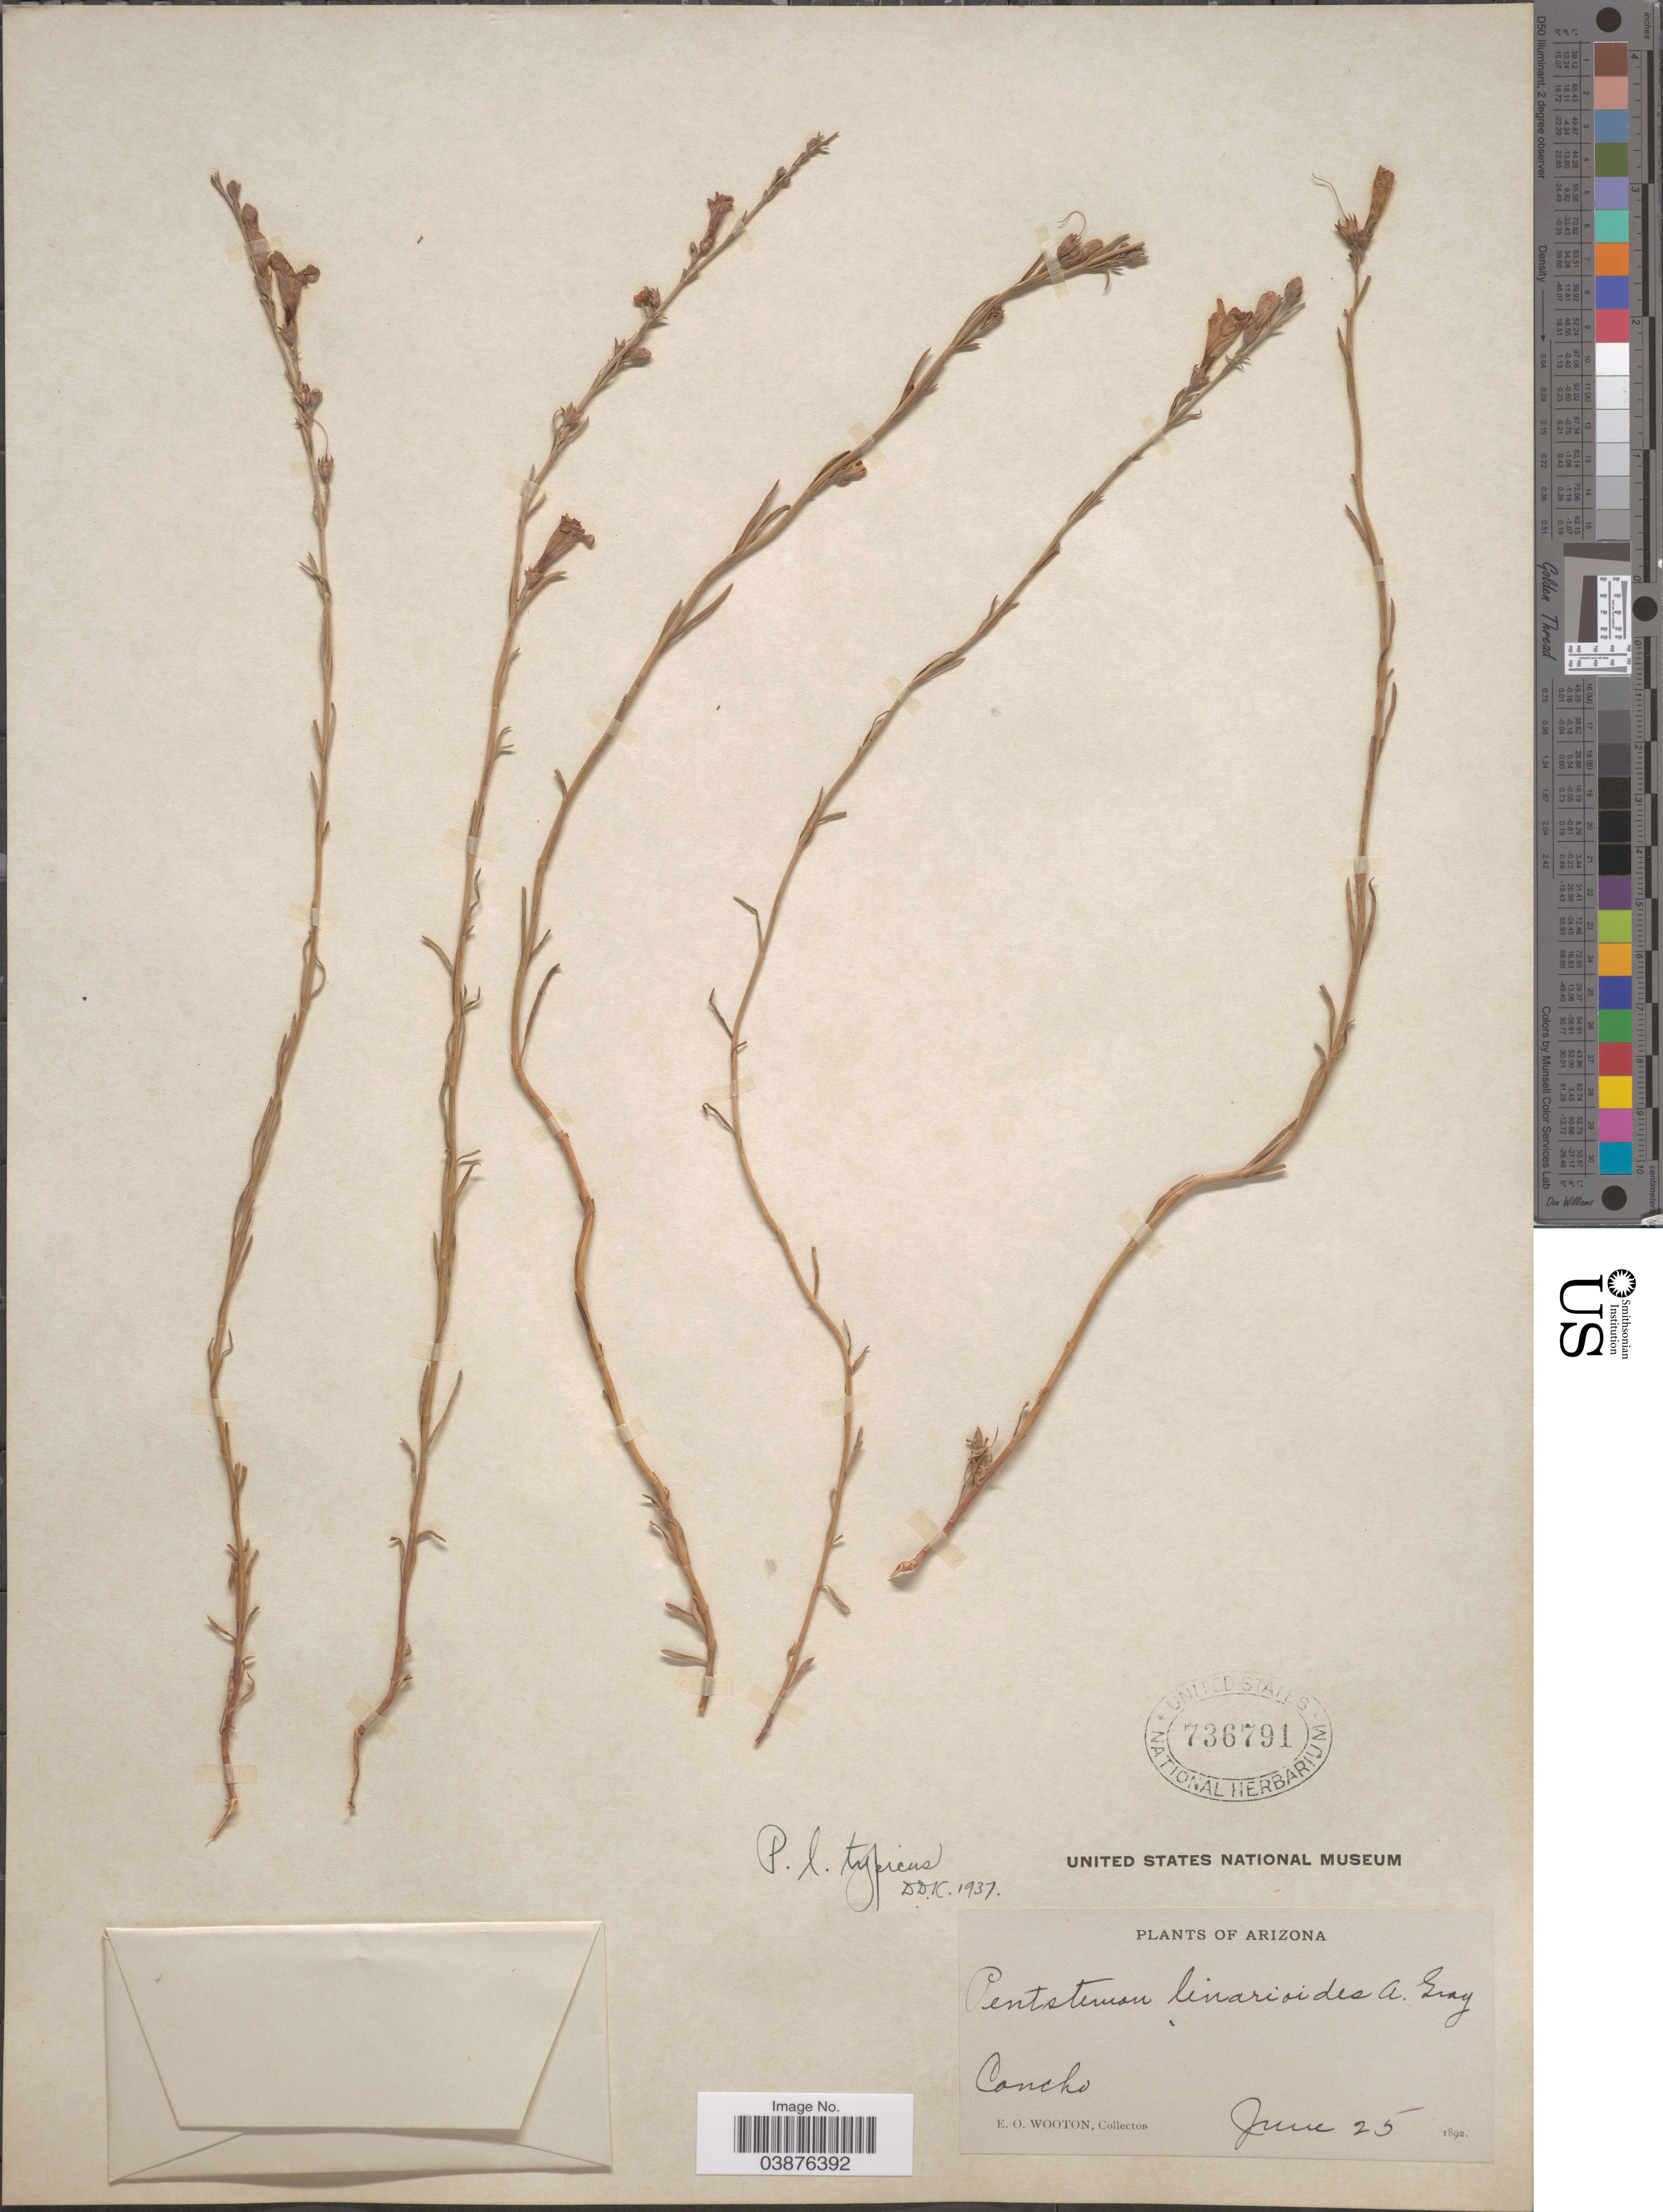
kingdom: Plantae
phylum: Tracheophyta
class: Magnoliopsida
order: Lamiales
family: Plantaginaceae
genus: Penstemon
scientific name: Penstemon linarioides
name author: A. Gray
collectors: E. O. Wooton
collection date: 1892-06-25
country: United States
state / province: Arizona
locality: Concho.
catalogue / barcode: US 736791